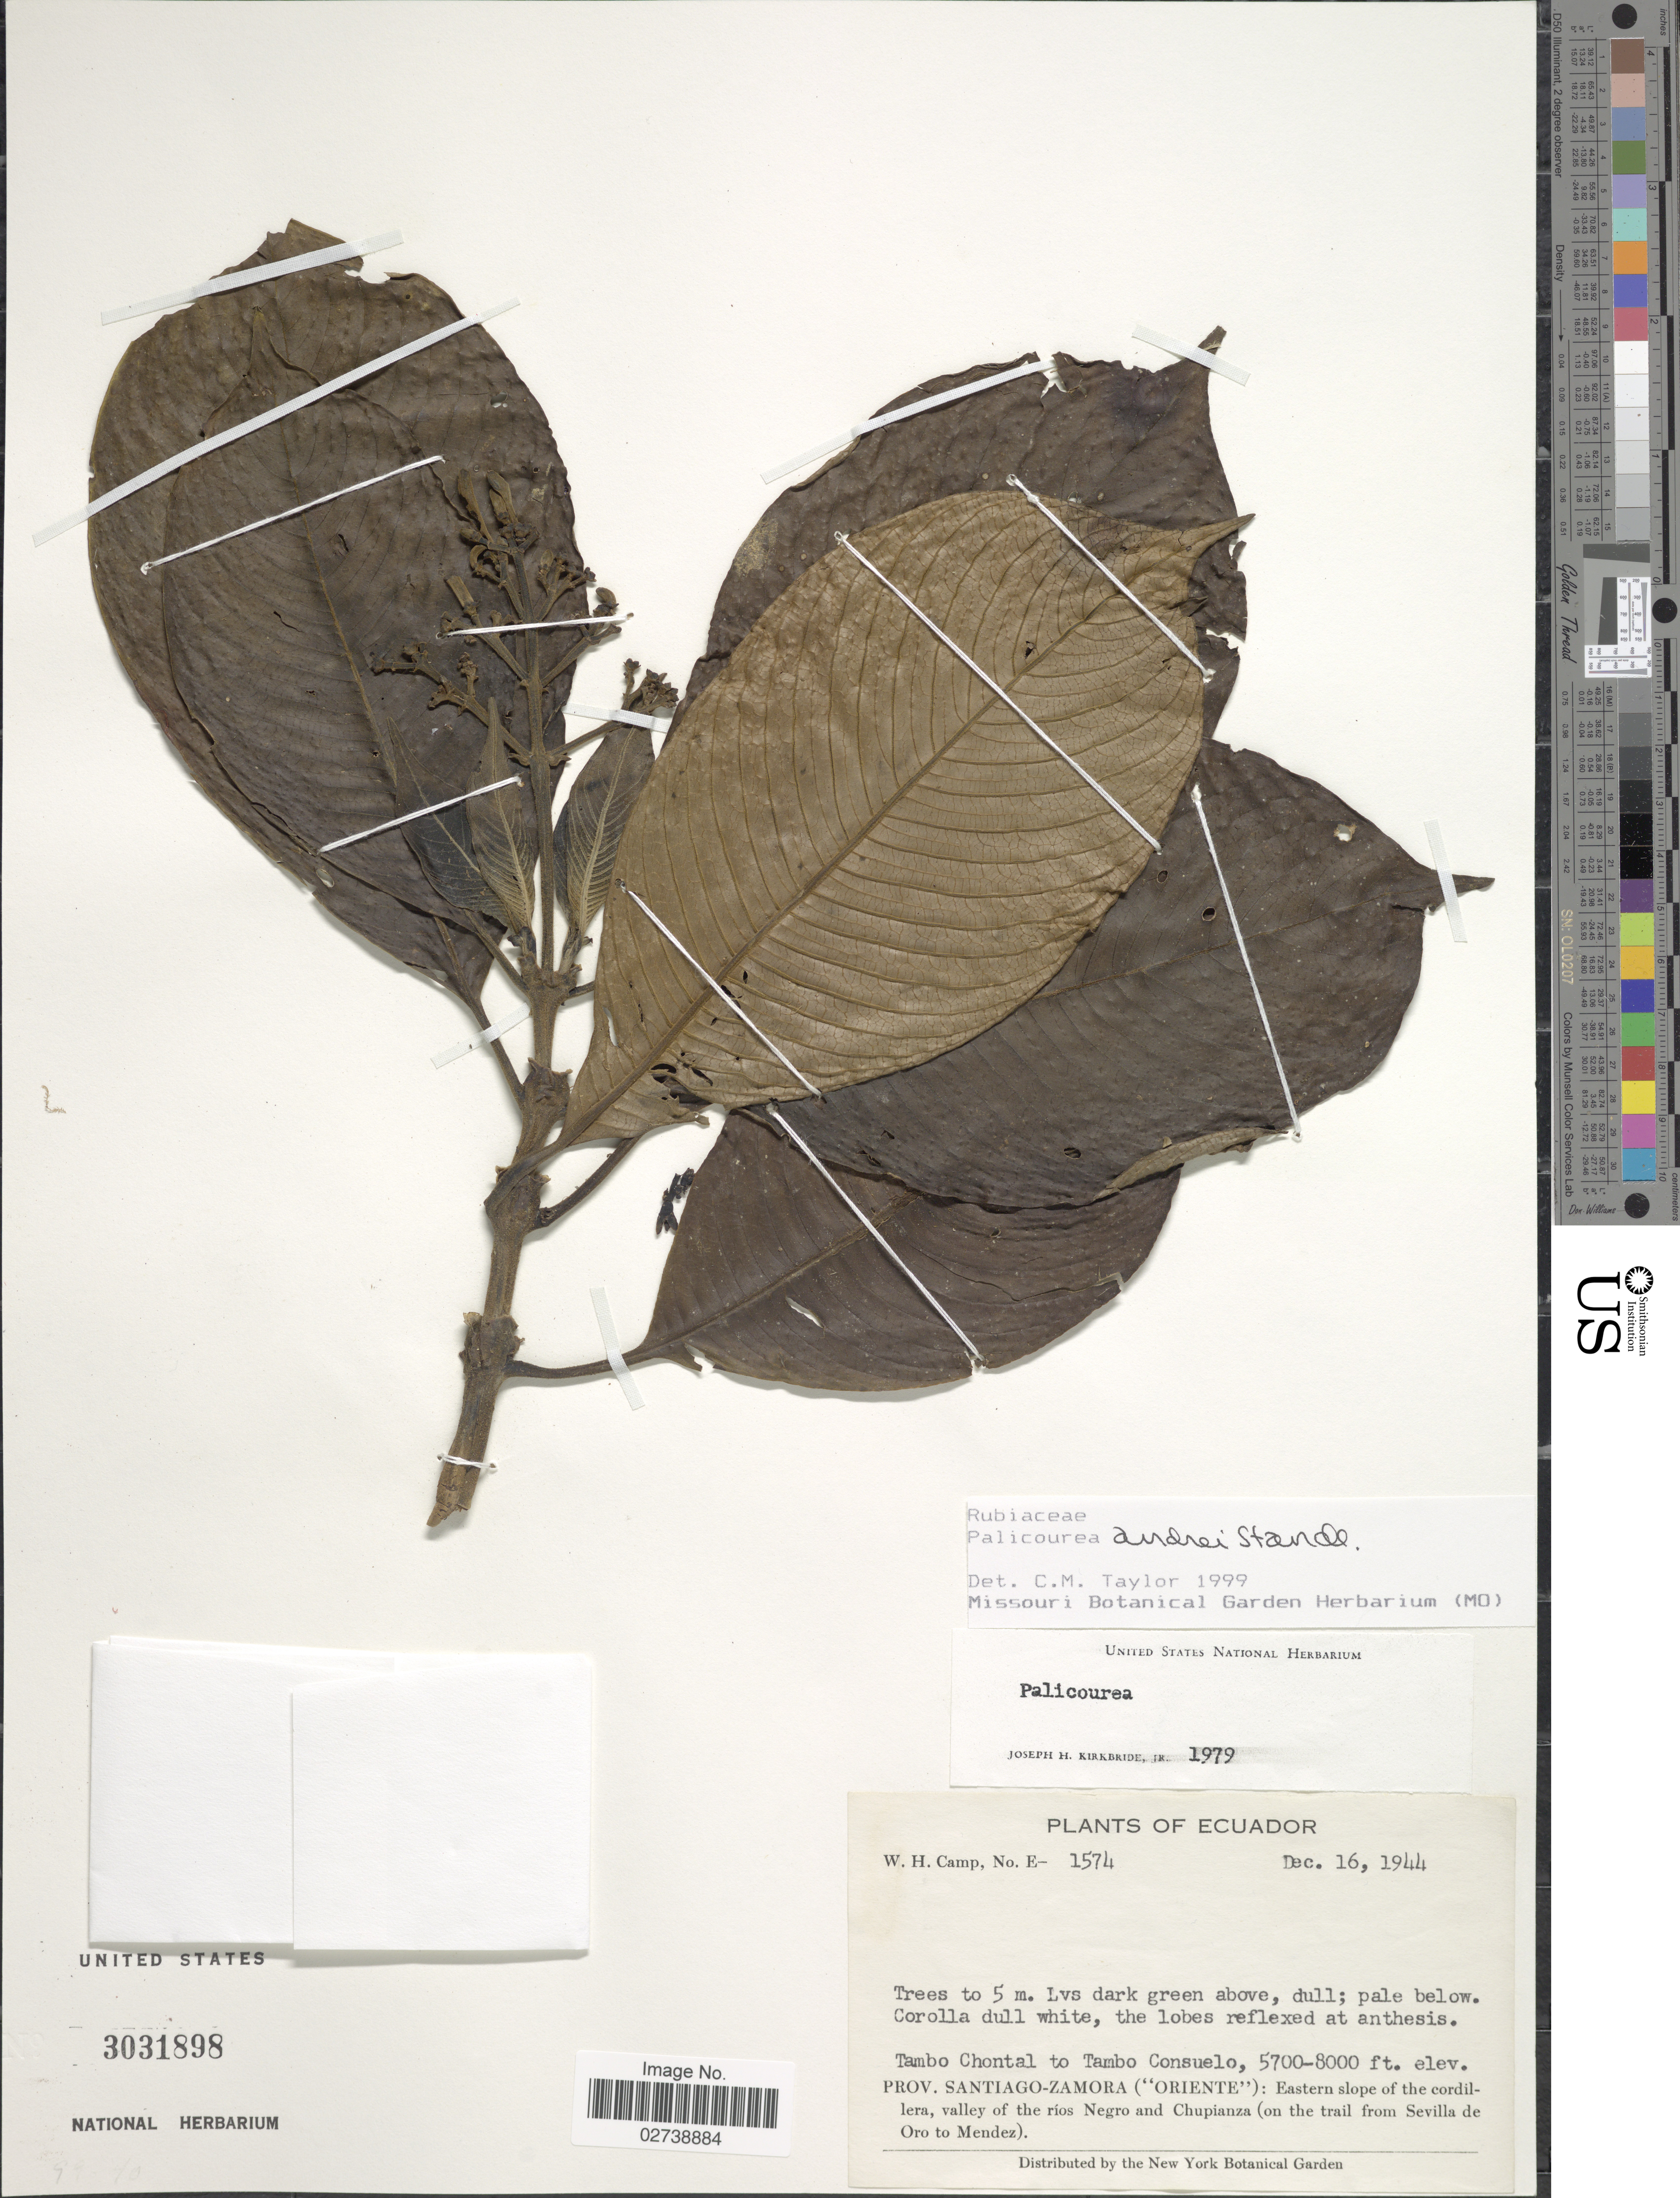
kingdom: Plantae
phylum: Tracheophyta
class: Magnoliopsida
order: Gentianales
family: Rubiaceae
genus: Palicourea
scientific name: Palicourea andrei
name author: Standl.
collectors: W. H. Camp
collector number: E-1574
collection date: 1944-12-16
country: Ecuador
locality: Tamo Chontal to Tambo Consuelo, Prov. Santiago-Zamora(Oriente:): Eastern slope of the cordillera, valley of the rios Negros and Chupianza (on de trail from Sevilla de Oro de Mendez)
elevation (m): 1737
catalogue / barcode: US 3031898